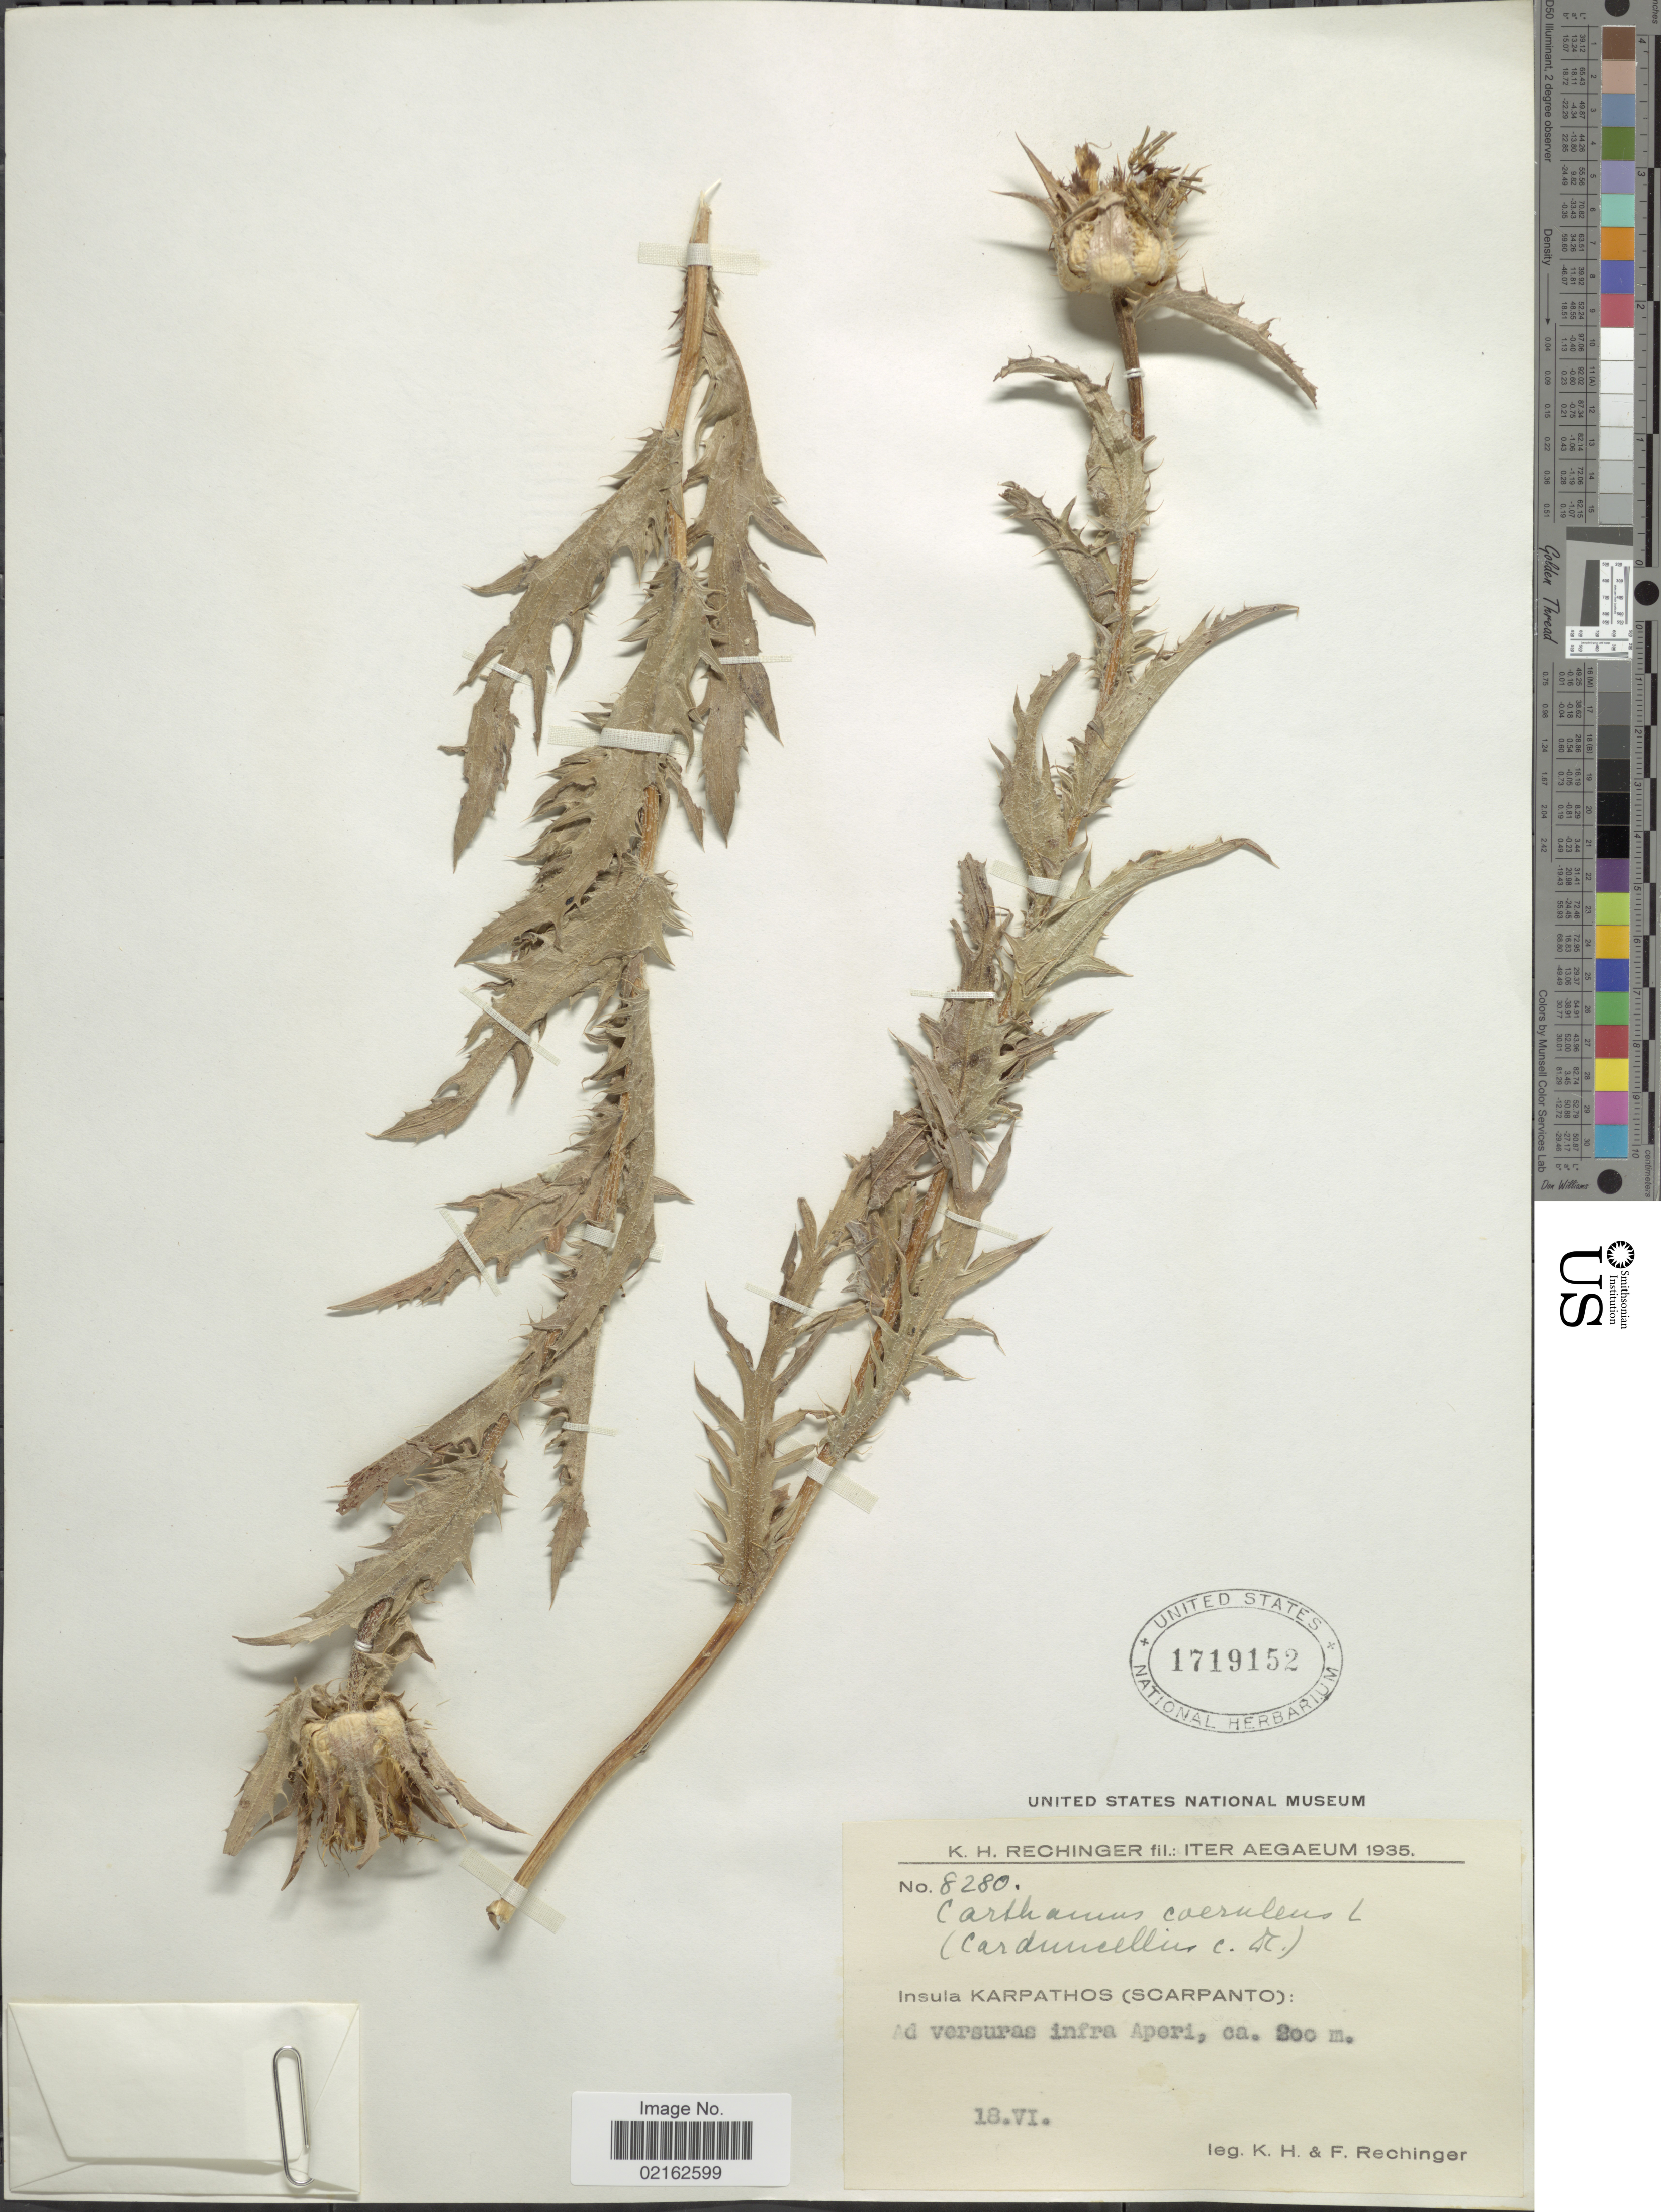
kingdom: Plantae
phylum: Tracheophyta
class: Magnoliopsida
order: Asterales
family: Asteraceae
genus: Carthamus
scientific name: Carthamus coeruleus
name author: L.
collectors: K. H. Rechinger & F. Rechinger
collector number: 8280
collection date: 1935-06-18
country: Greece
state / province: South Aegean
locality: Aegaeum, Insula Karpathos (Scarpanto), infra Aperi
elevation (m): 200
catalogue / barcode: US 1719152